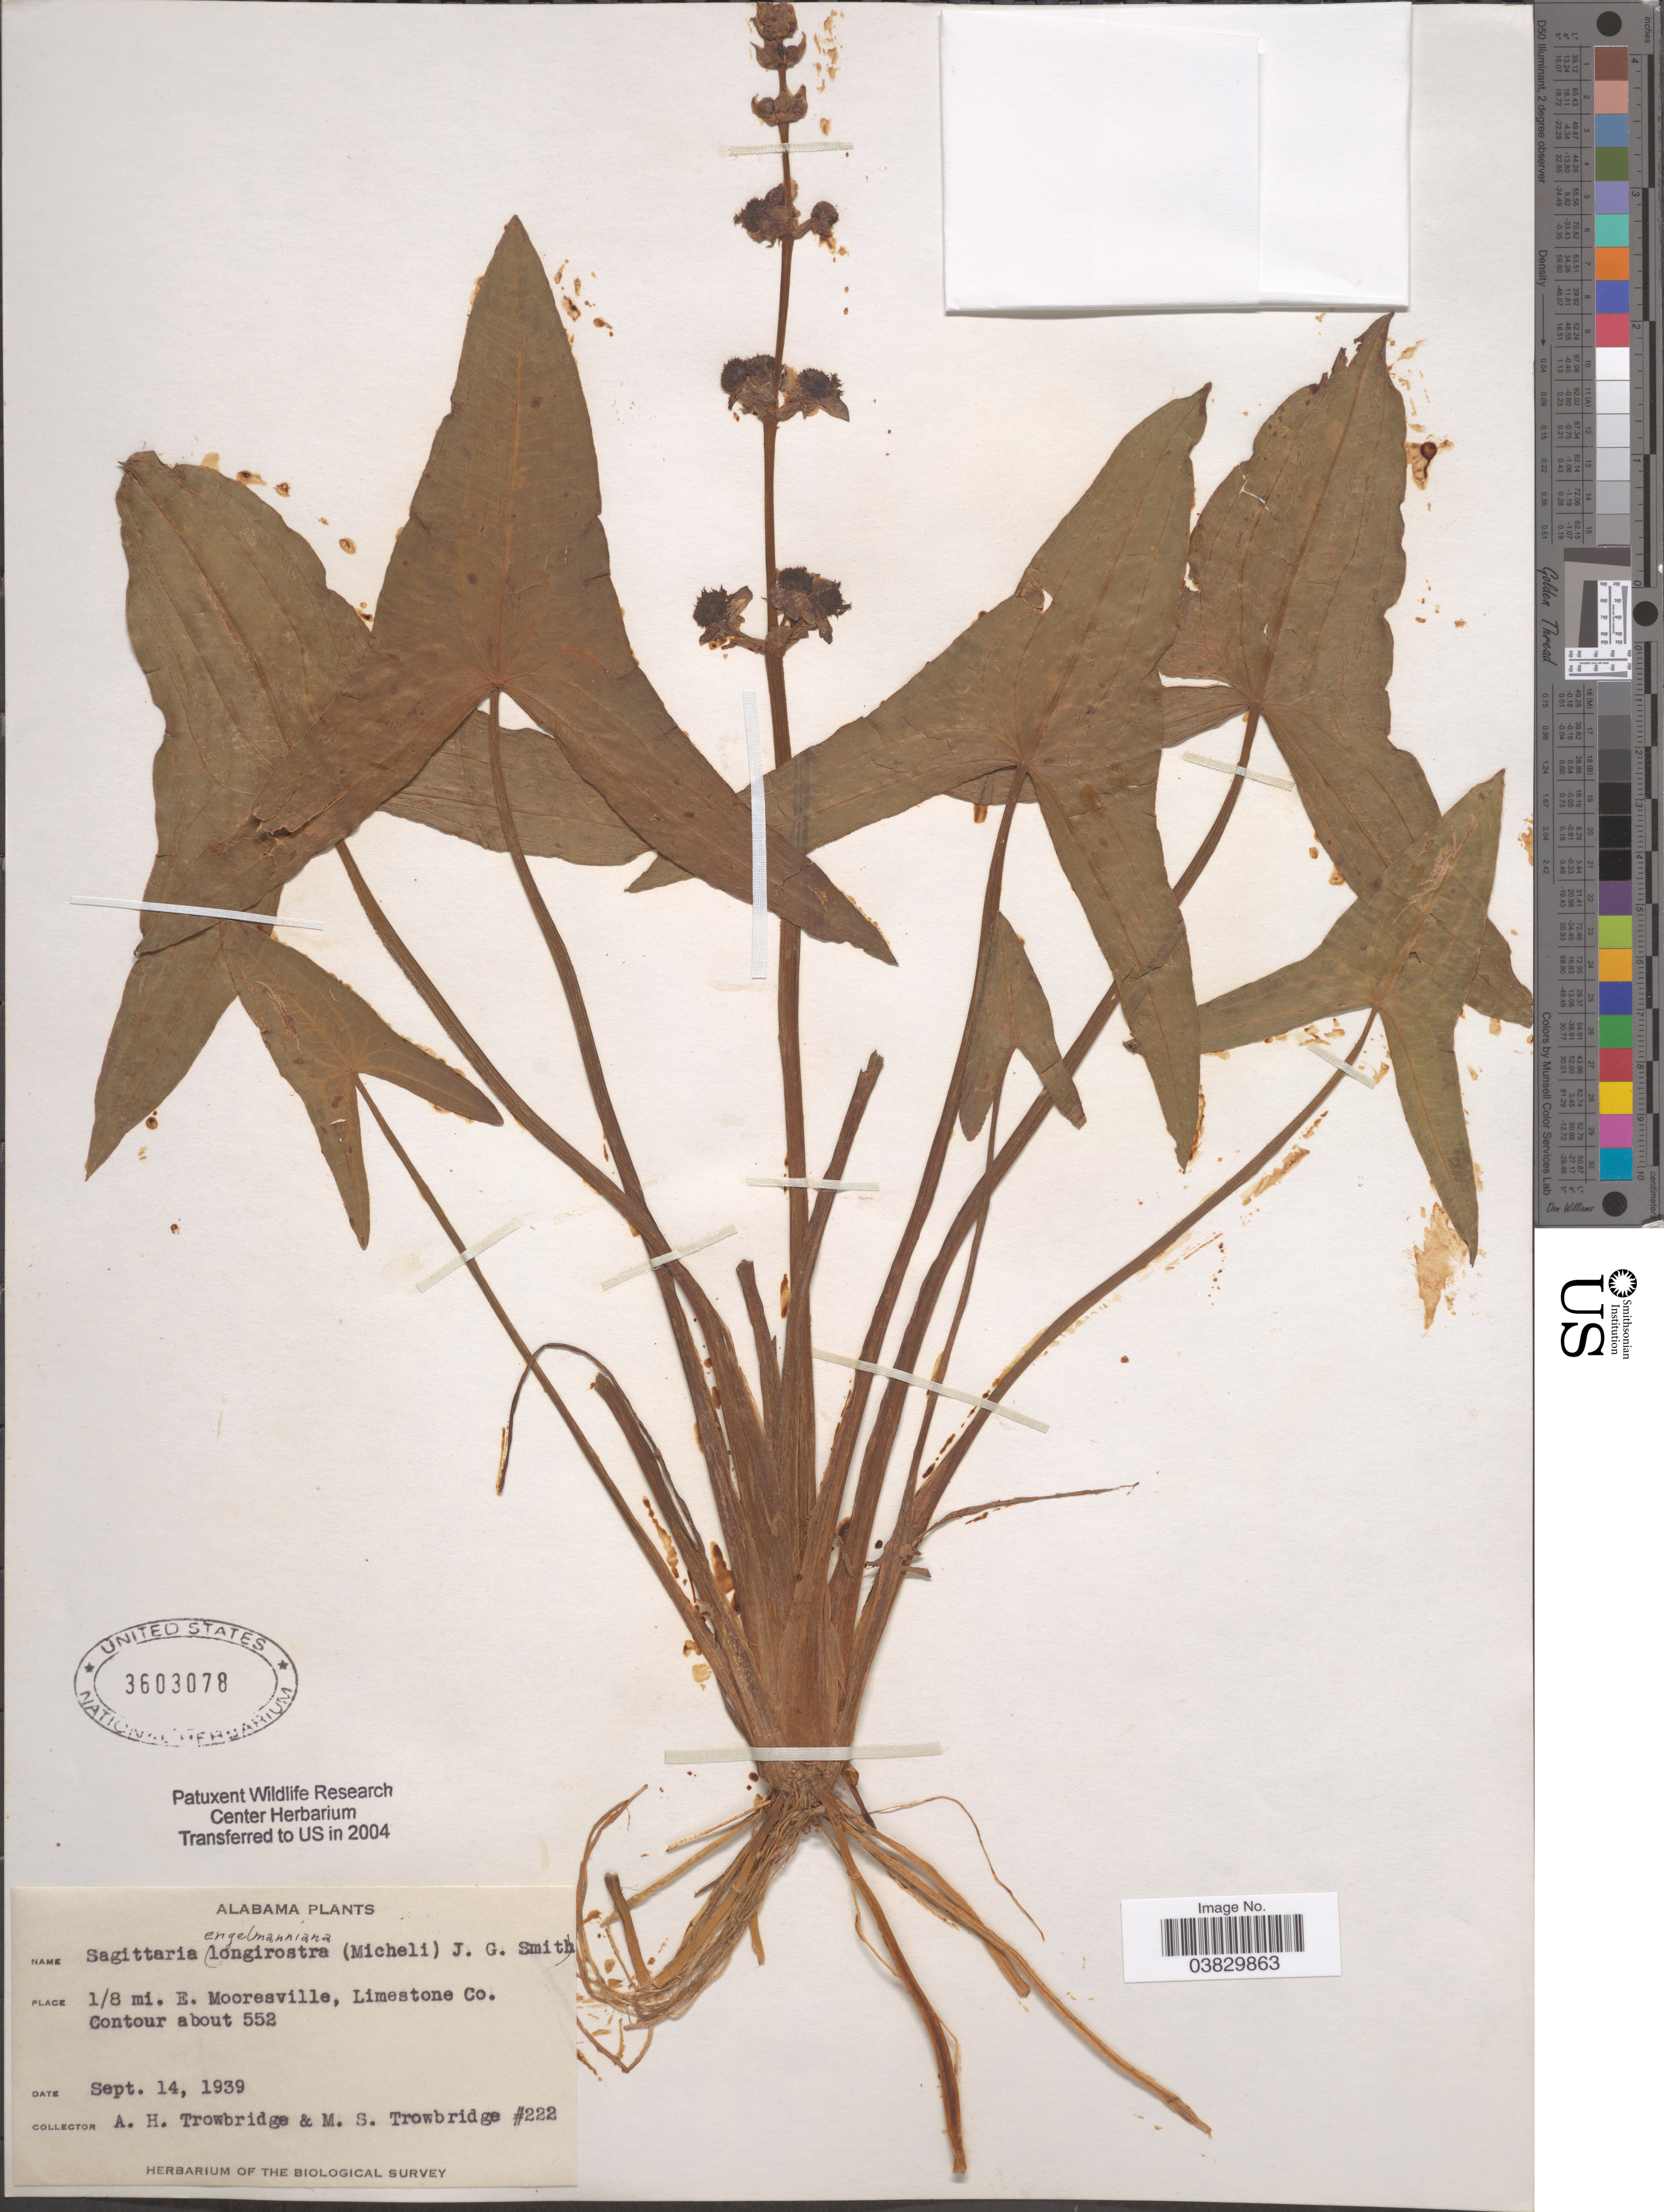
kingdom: Plantae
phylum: Tracheophyta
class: Liliopsida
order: Alismatales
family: Alismataceae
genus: Sagittaria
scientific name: Sagittaria engelmanniana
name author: J.G. Sm.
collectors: A. H. Trowbridge & M. Trowbridge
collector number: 222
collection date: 1939-09-14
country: United States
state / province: Alabama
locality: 1/8 mi. E. Mooresville, Limestone Co. Contour about 552.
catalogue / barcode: US 3603078